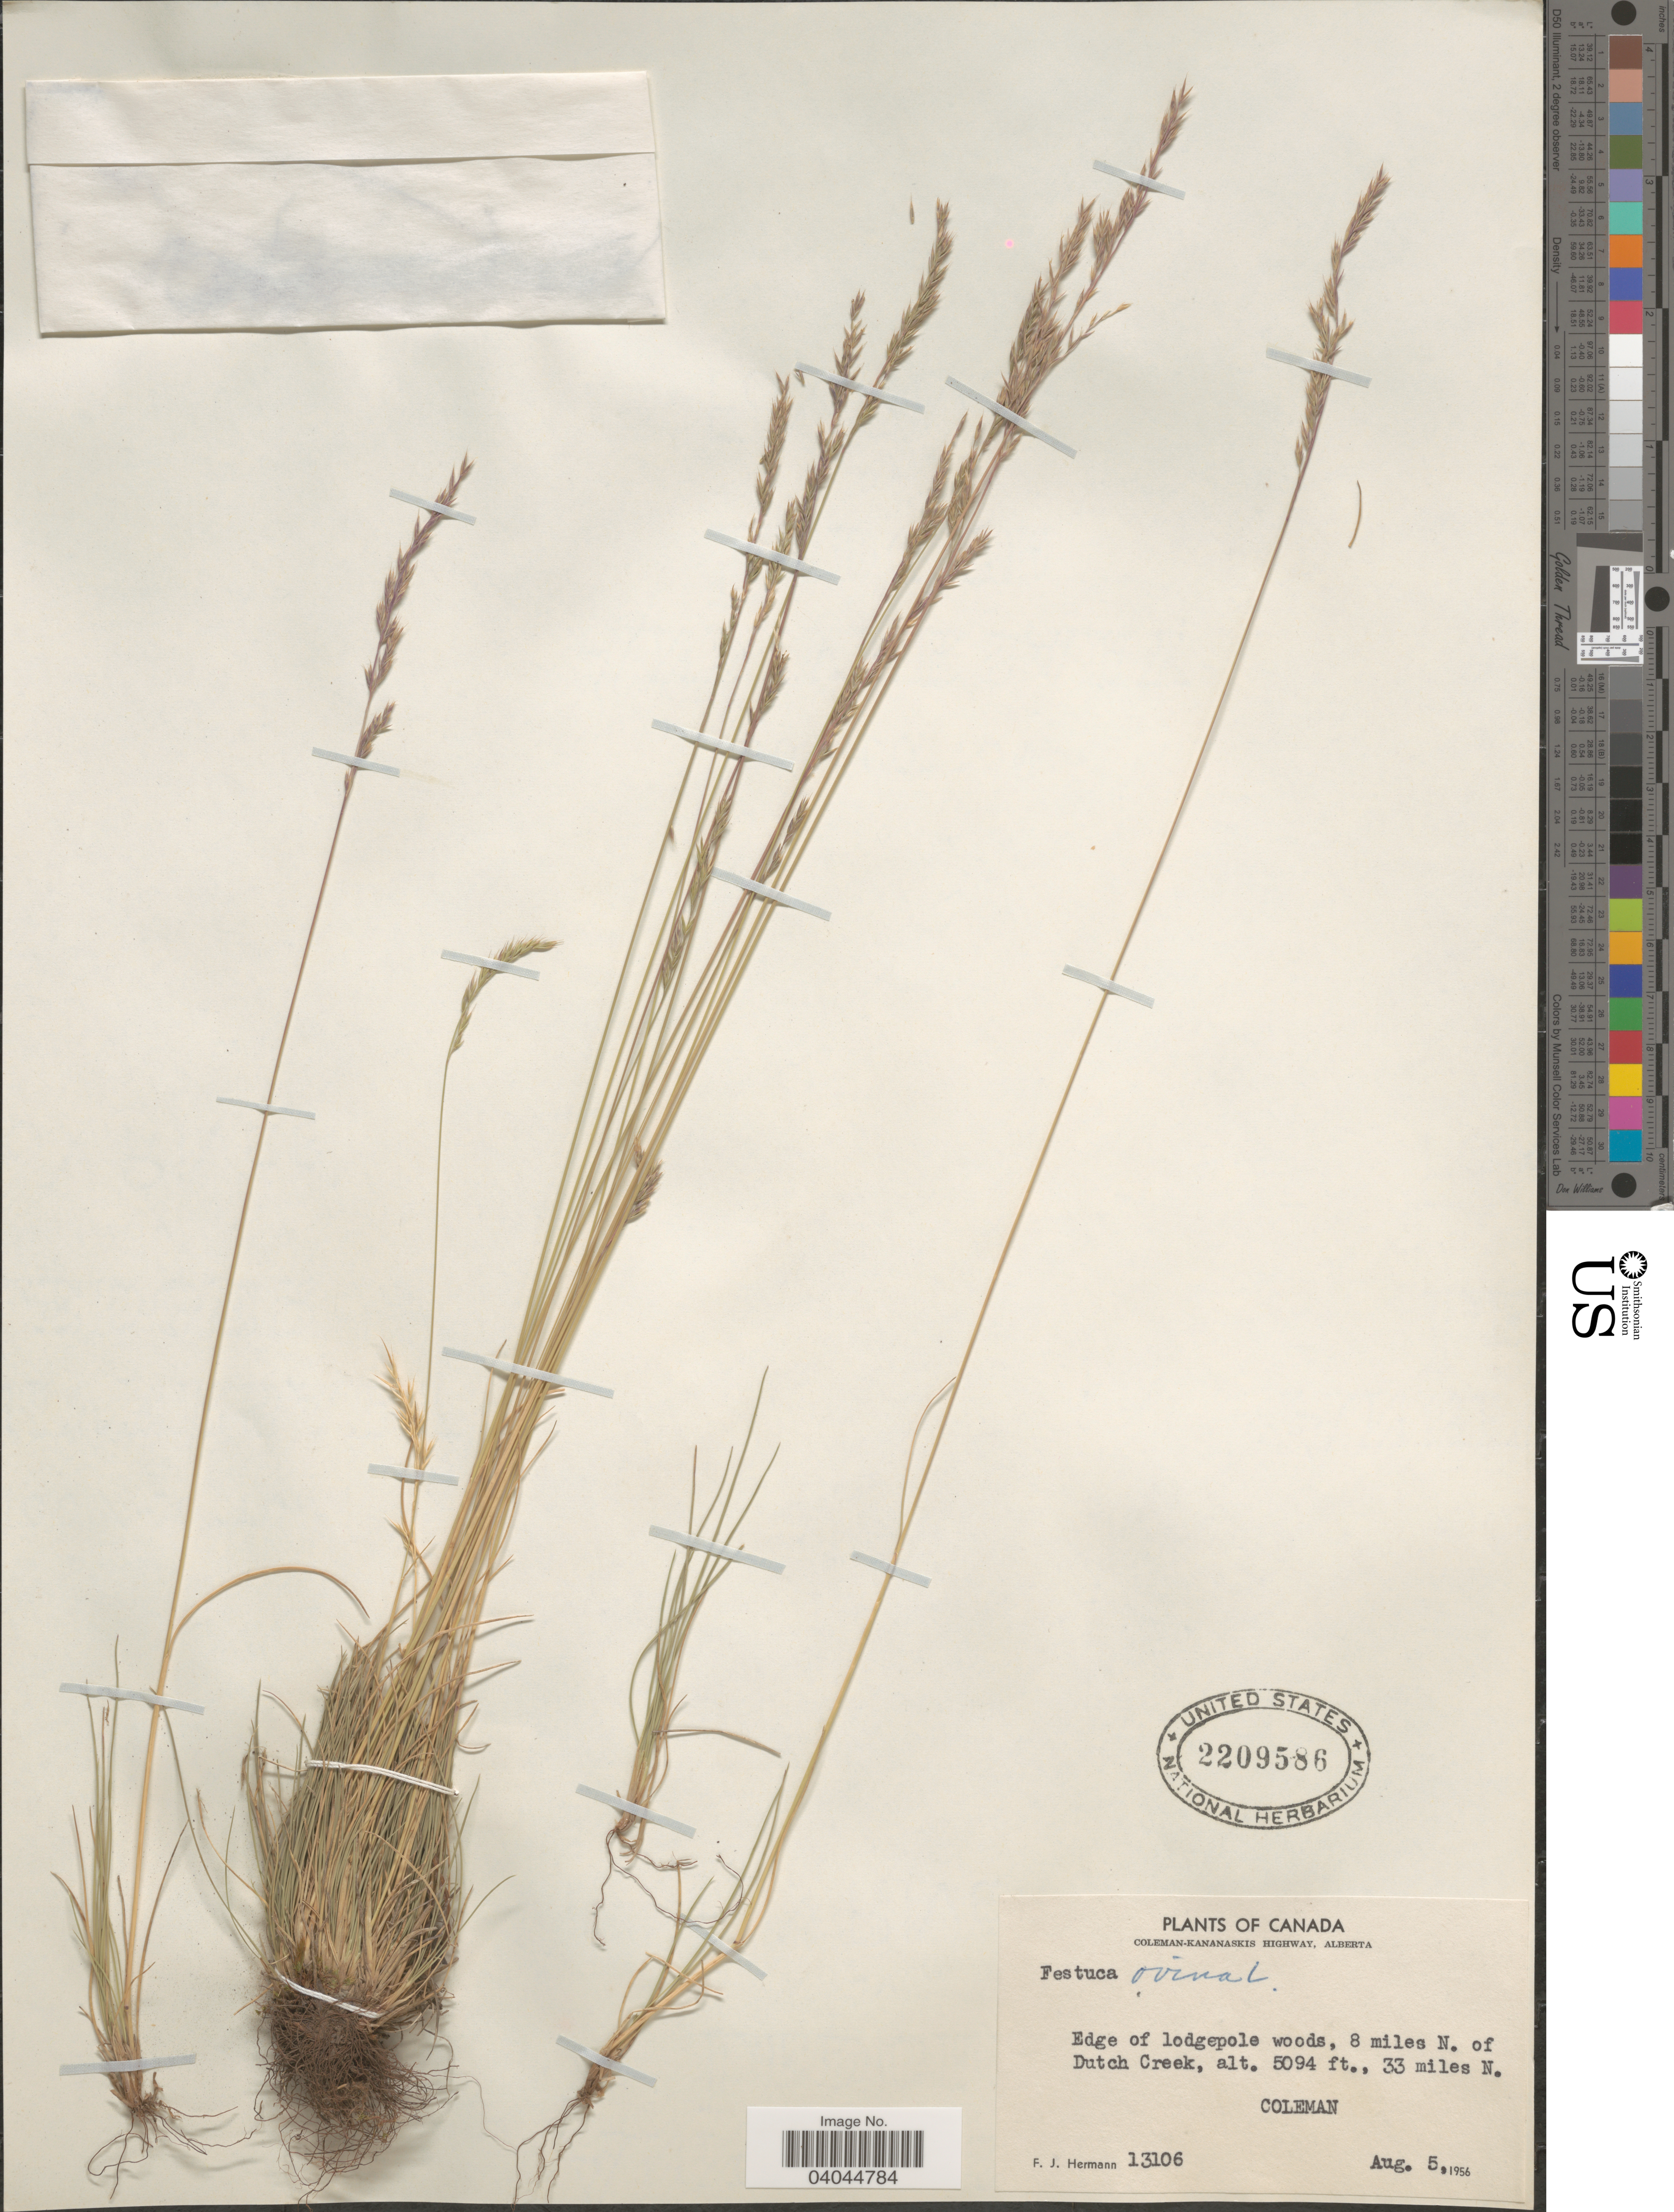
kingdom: Plantae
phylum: Tracheophyta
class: Liliopsida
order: Poales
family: Poaceae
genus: Festuca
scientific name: Festuca ovina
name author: L.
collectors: F. J. Hermann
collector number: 13106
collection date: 1956-08-05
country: Canada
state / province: Alberta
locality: Coleman-Kananaskis Highway. Edge of lodgepole woods, 8 miles N. of Dutch Creek, 33 miles N. Coleman.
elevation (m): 1553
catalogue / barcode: US 2209586